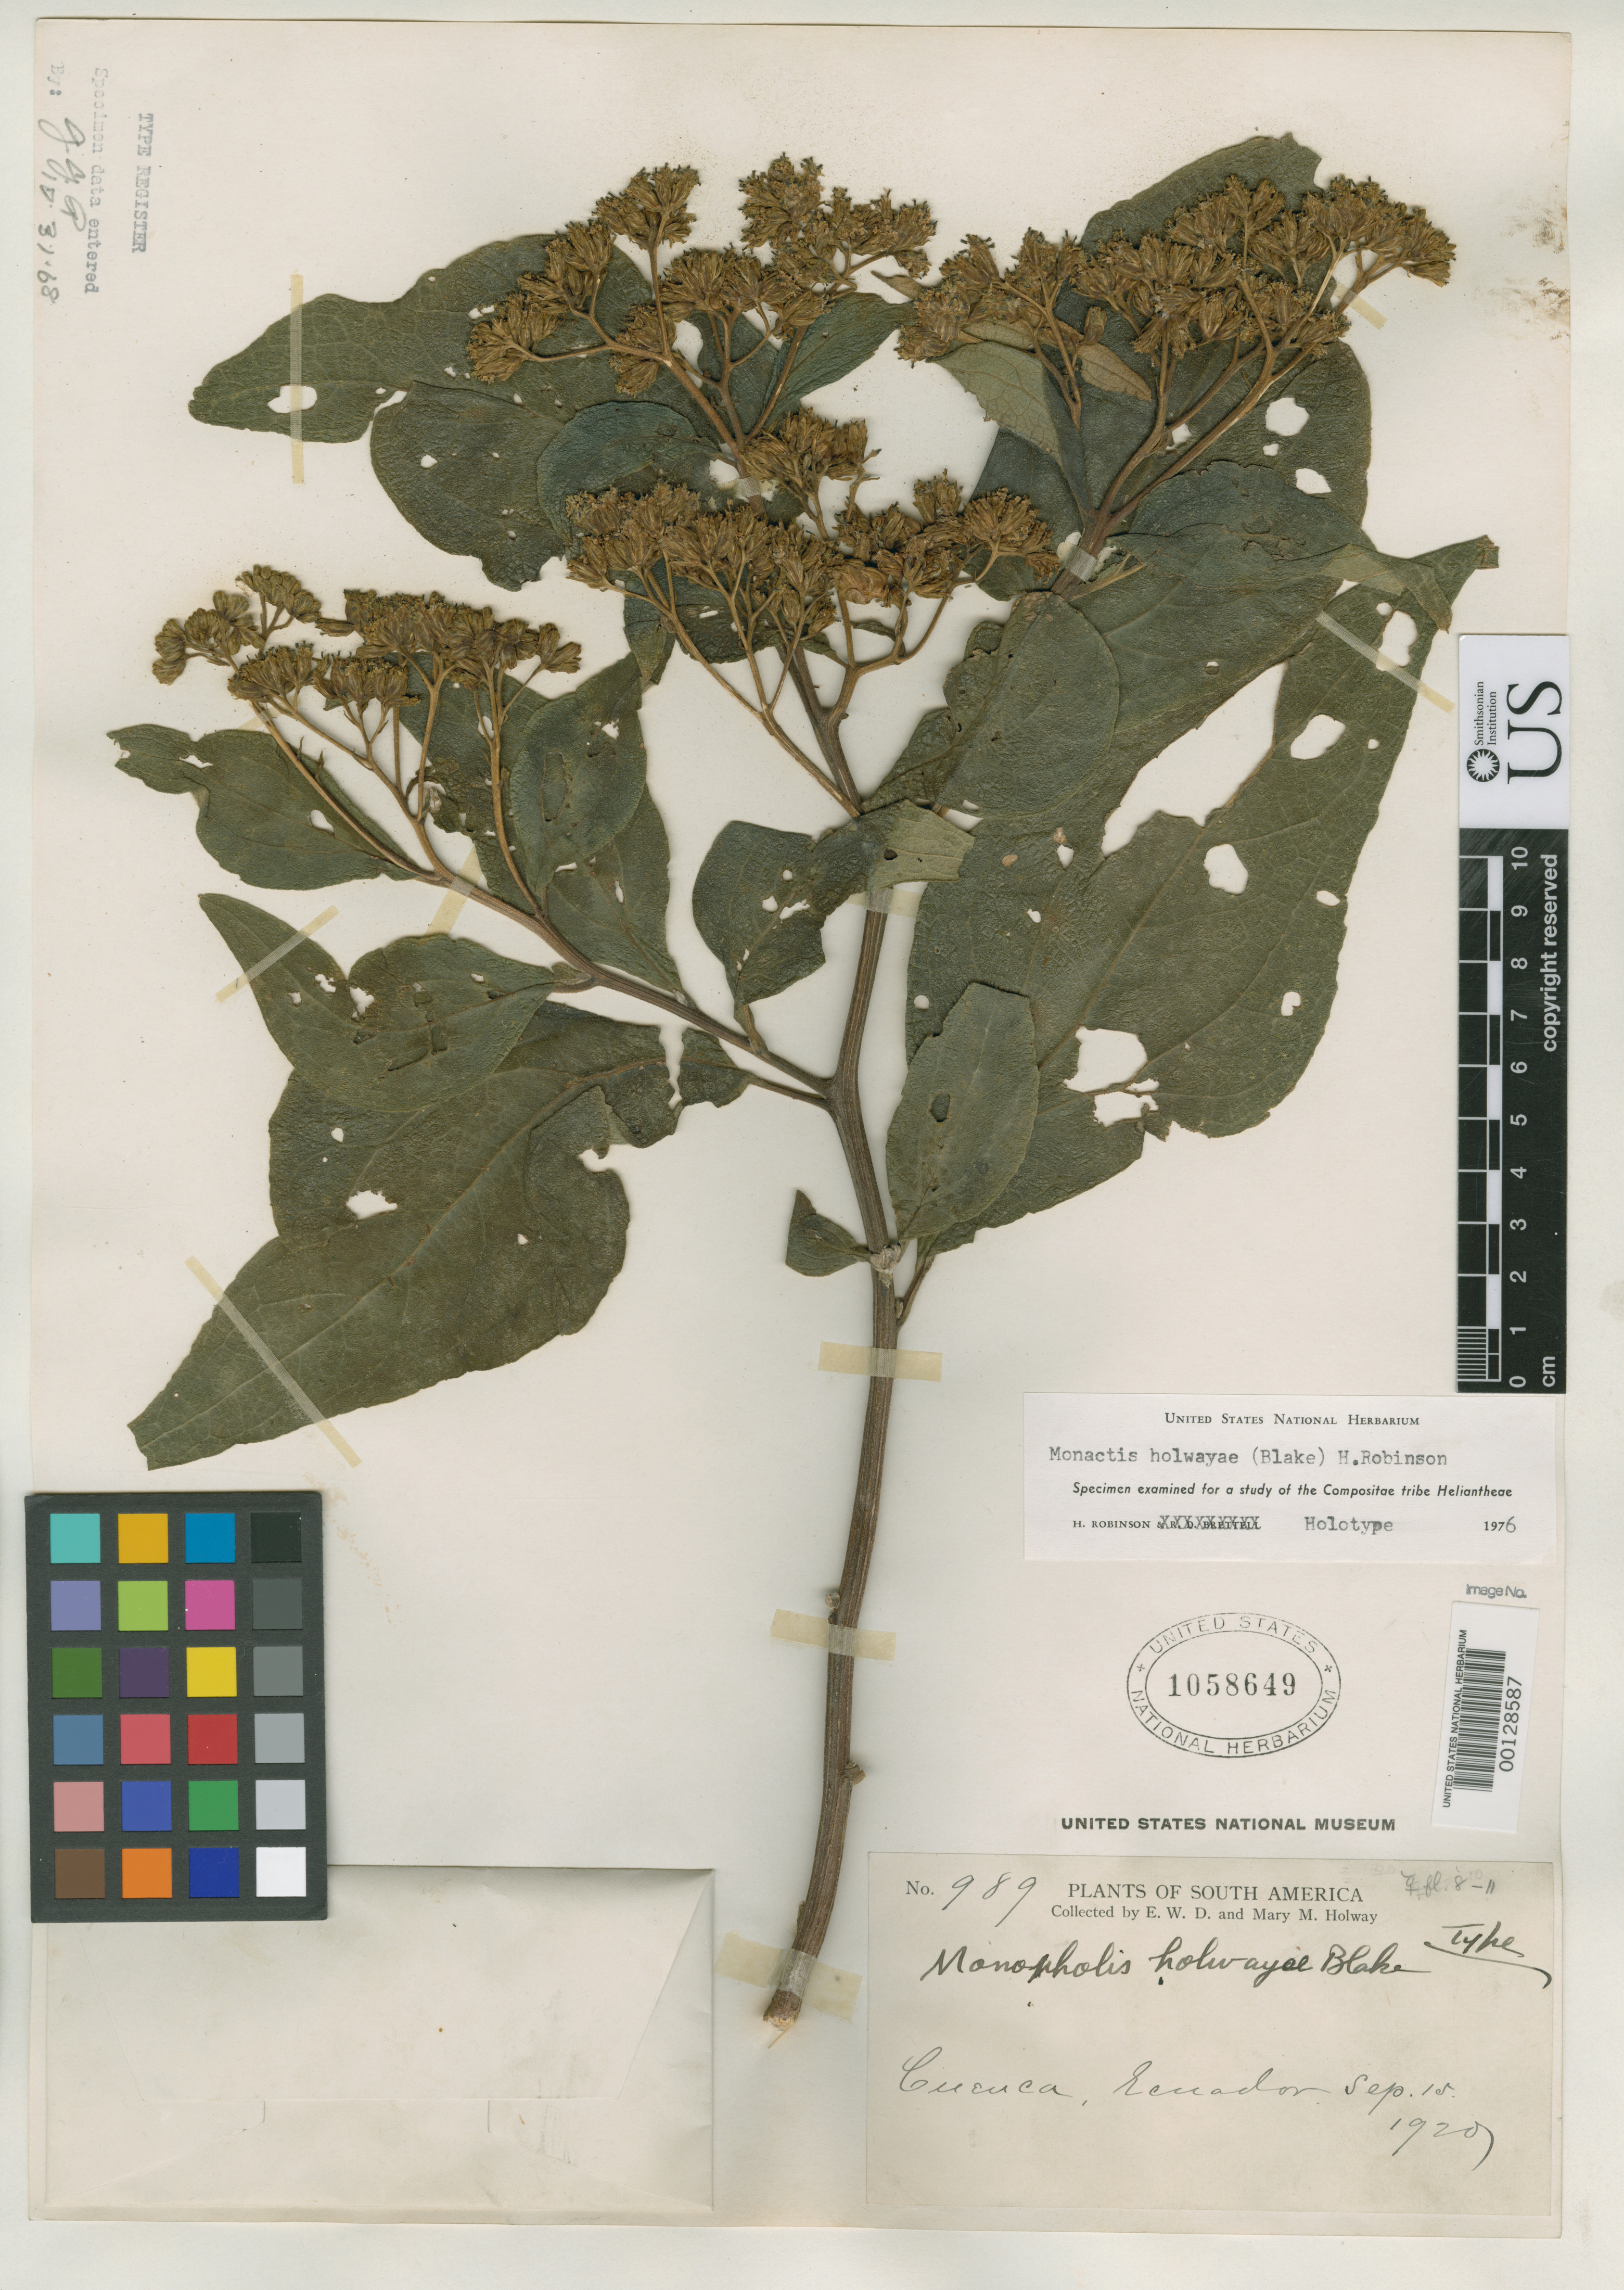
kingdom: Plantae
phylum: Tracheophyta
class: Magnoliopsida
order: Asterales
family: Asteraceae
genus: Monopholis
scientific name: Monopholis holwayae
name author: S.F. Blake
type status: Holotype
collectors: E. W. D. Holway & M. M. Holway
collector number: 989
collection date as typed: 15 Sep 1920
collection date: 1920-09-15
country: Ecuador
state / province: Azuay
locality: Cuenca.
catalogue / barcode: US 1058649